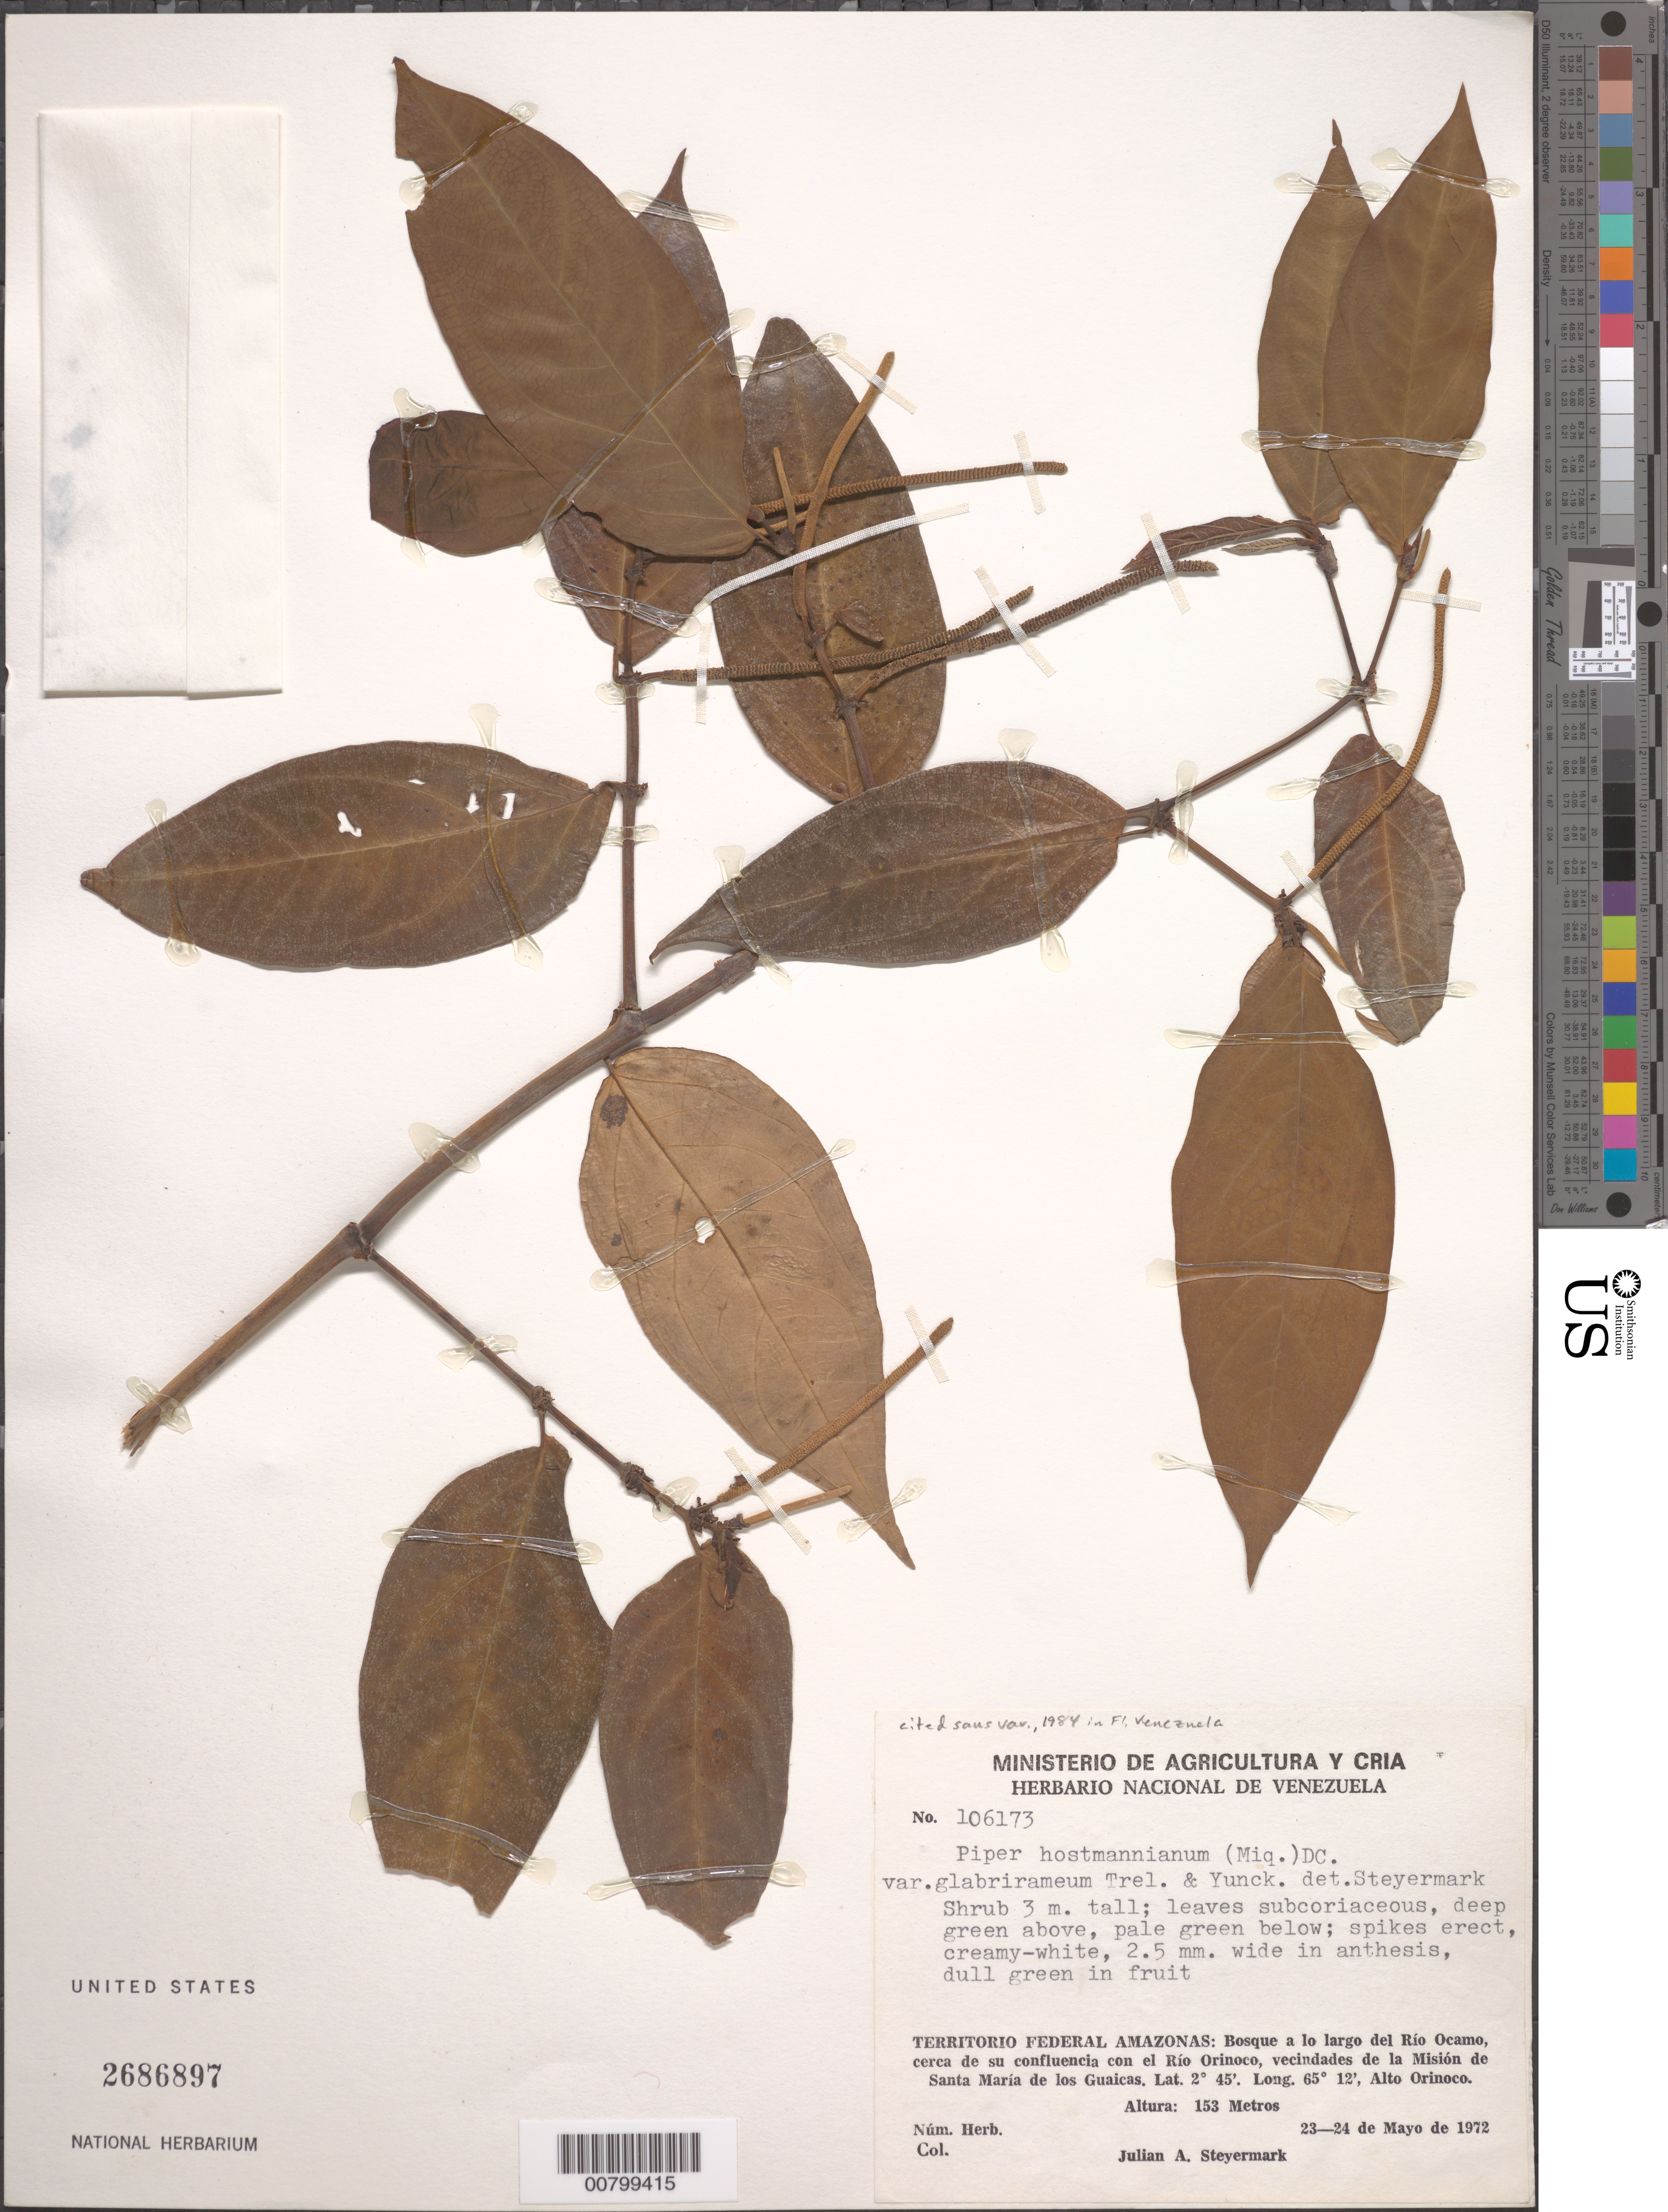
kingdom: Plantae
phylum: Tracheophyta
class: Magnoliopsida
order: Piperales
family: Piperaceae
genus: Piper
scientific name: Piper hostmannianum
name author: (Miq.) C. DC.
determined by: Steyermark, Julian A., (VEN)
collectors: J. Steyermark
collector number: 106173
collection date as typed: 23-May-72 to 24-May-72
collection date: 1972-05-23/1972-05-24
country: Venezuela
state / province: Amazonas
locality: Río Ocamo, near confluence with Río Orinoco, vic of Misión de Santa María de los Guaicas; Alto Orinoco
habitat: Forest along river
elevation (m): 153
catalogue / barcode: US 2686897